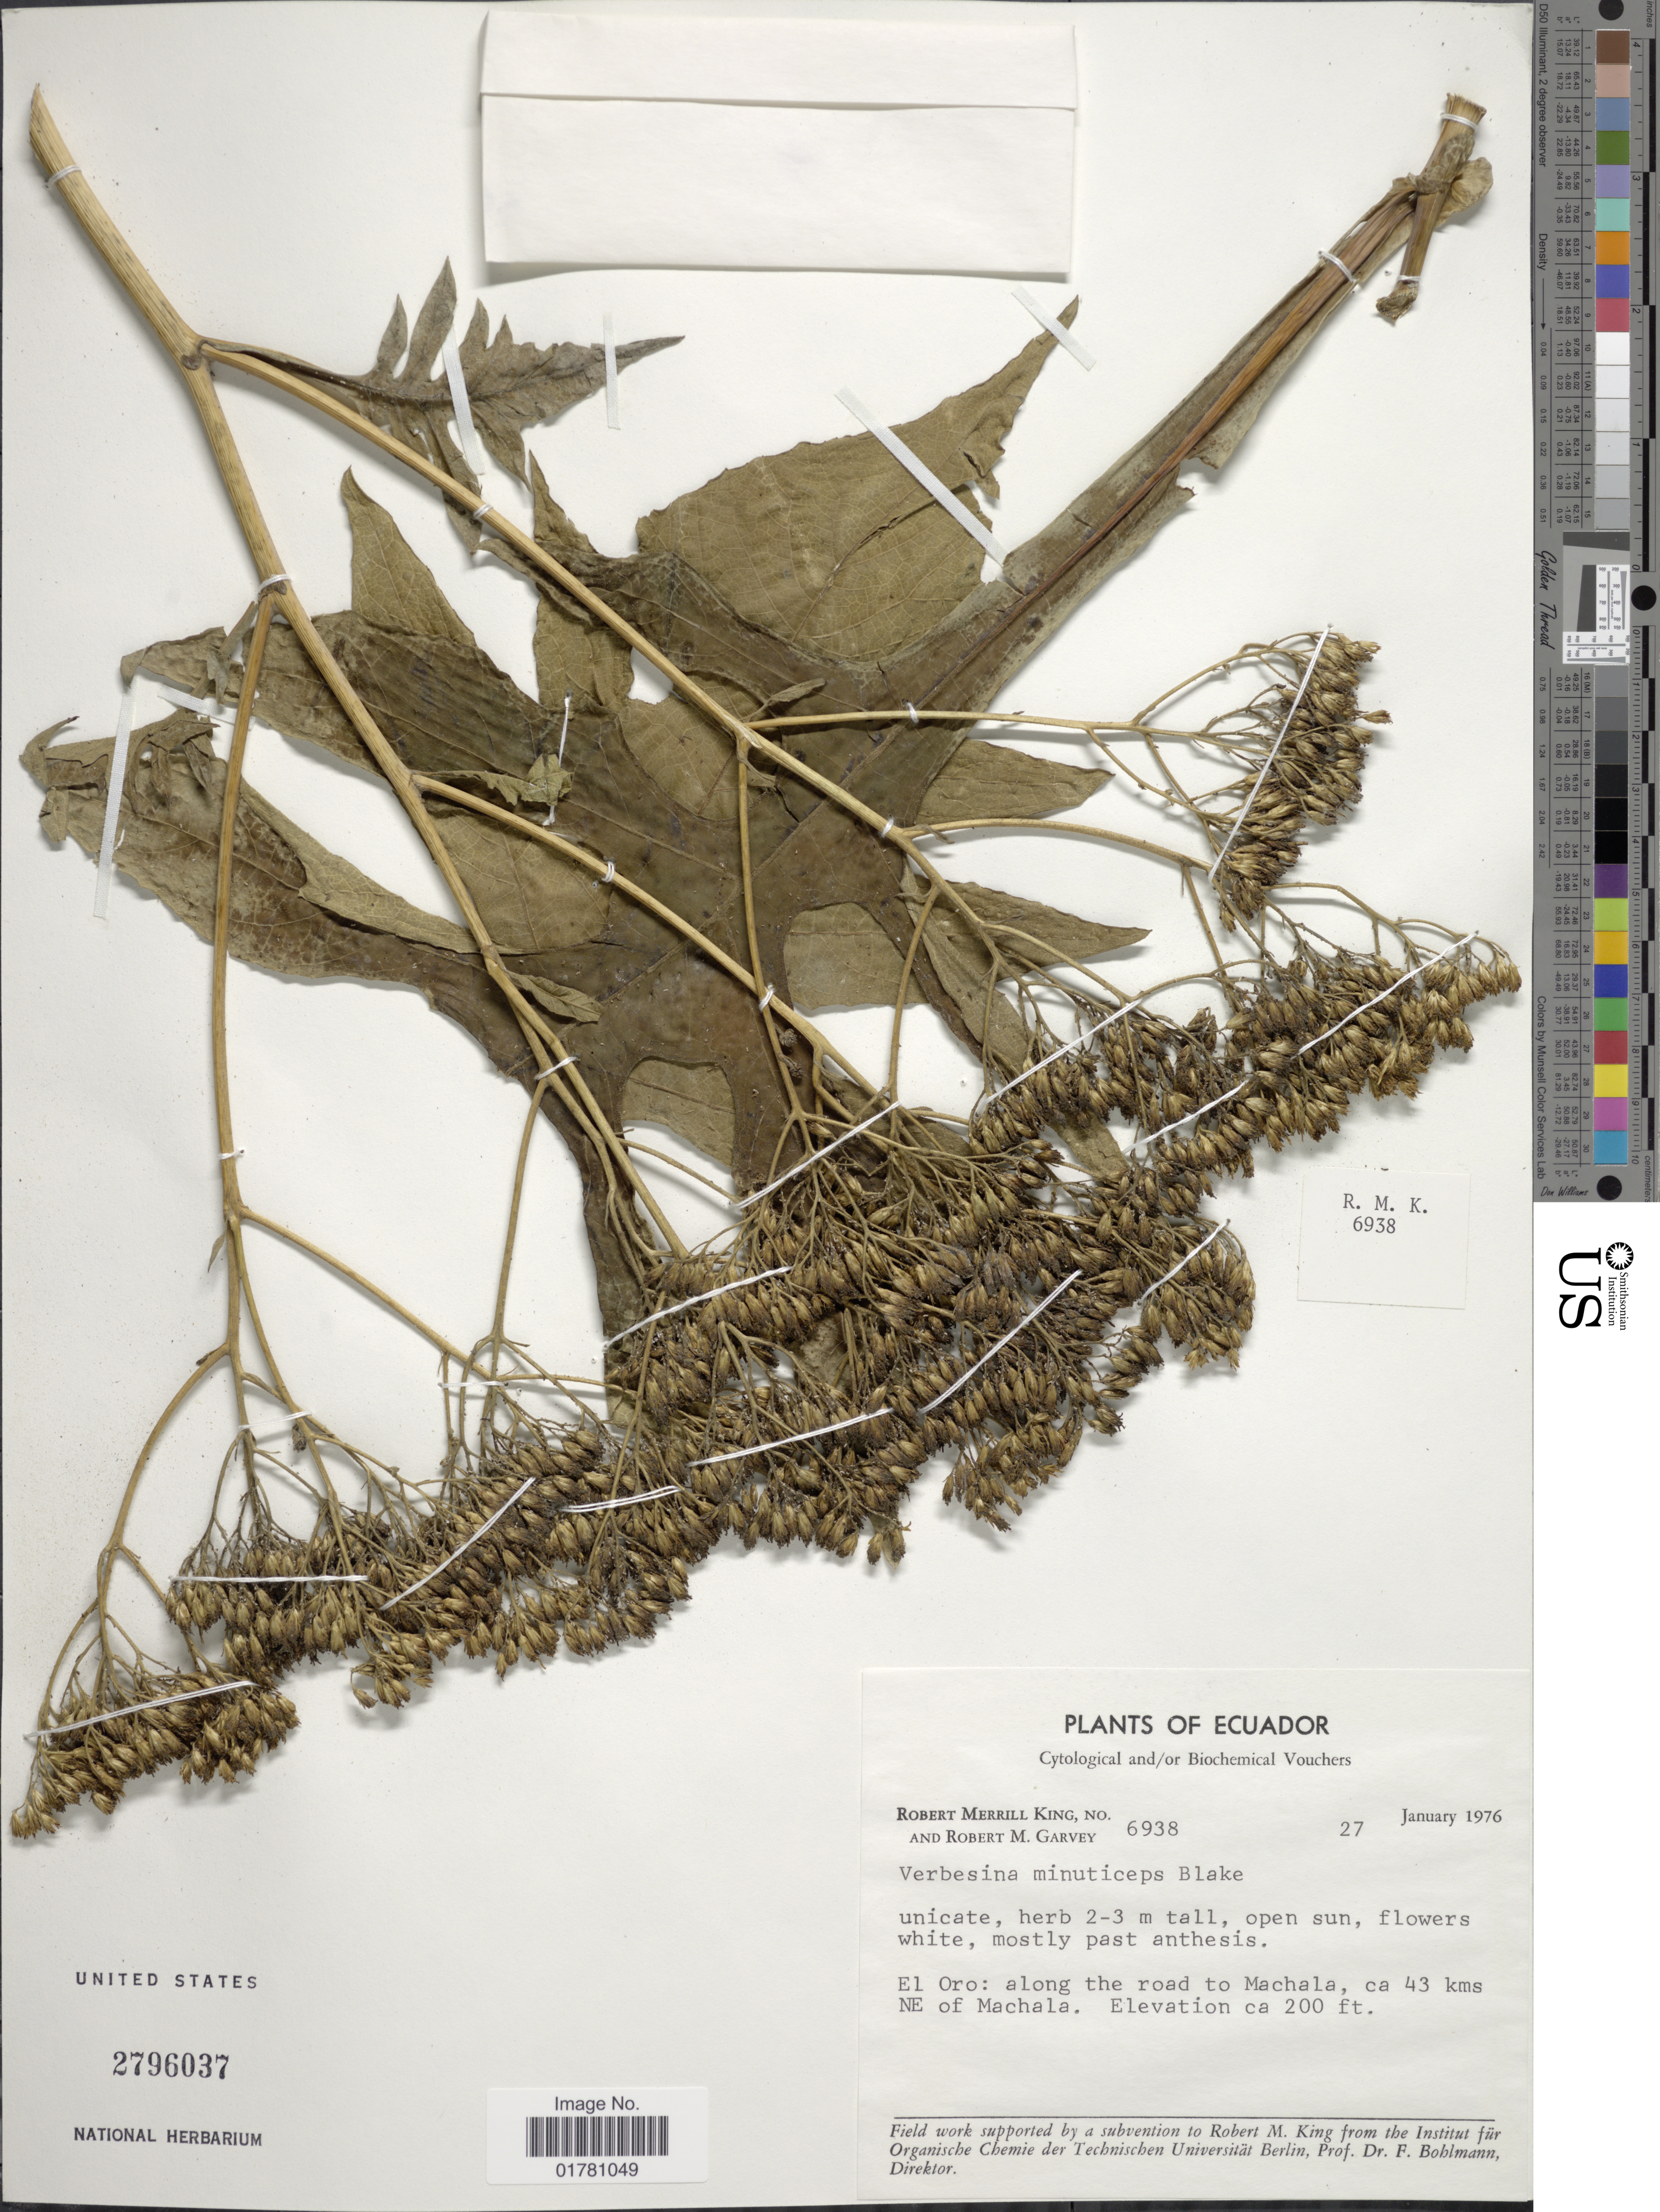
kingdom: Plantae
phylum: Tracheophyta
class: Magnoliopsida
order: Asterales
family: Asteraceae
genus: Verbesina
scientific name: Verbesina minuticeps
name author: S.F. Blake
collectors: R. M. King & R. Garvey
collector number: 6938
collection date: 1976-01-27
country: Ecuador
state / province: El Oro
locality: Along the road to Machala, ca 43 kms NE of Machala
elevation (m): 61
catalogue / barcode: US 2796037